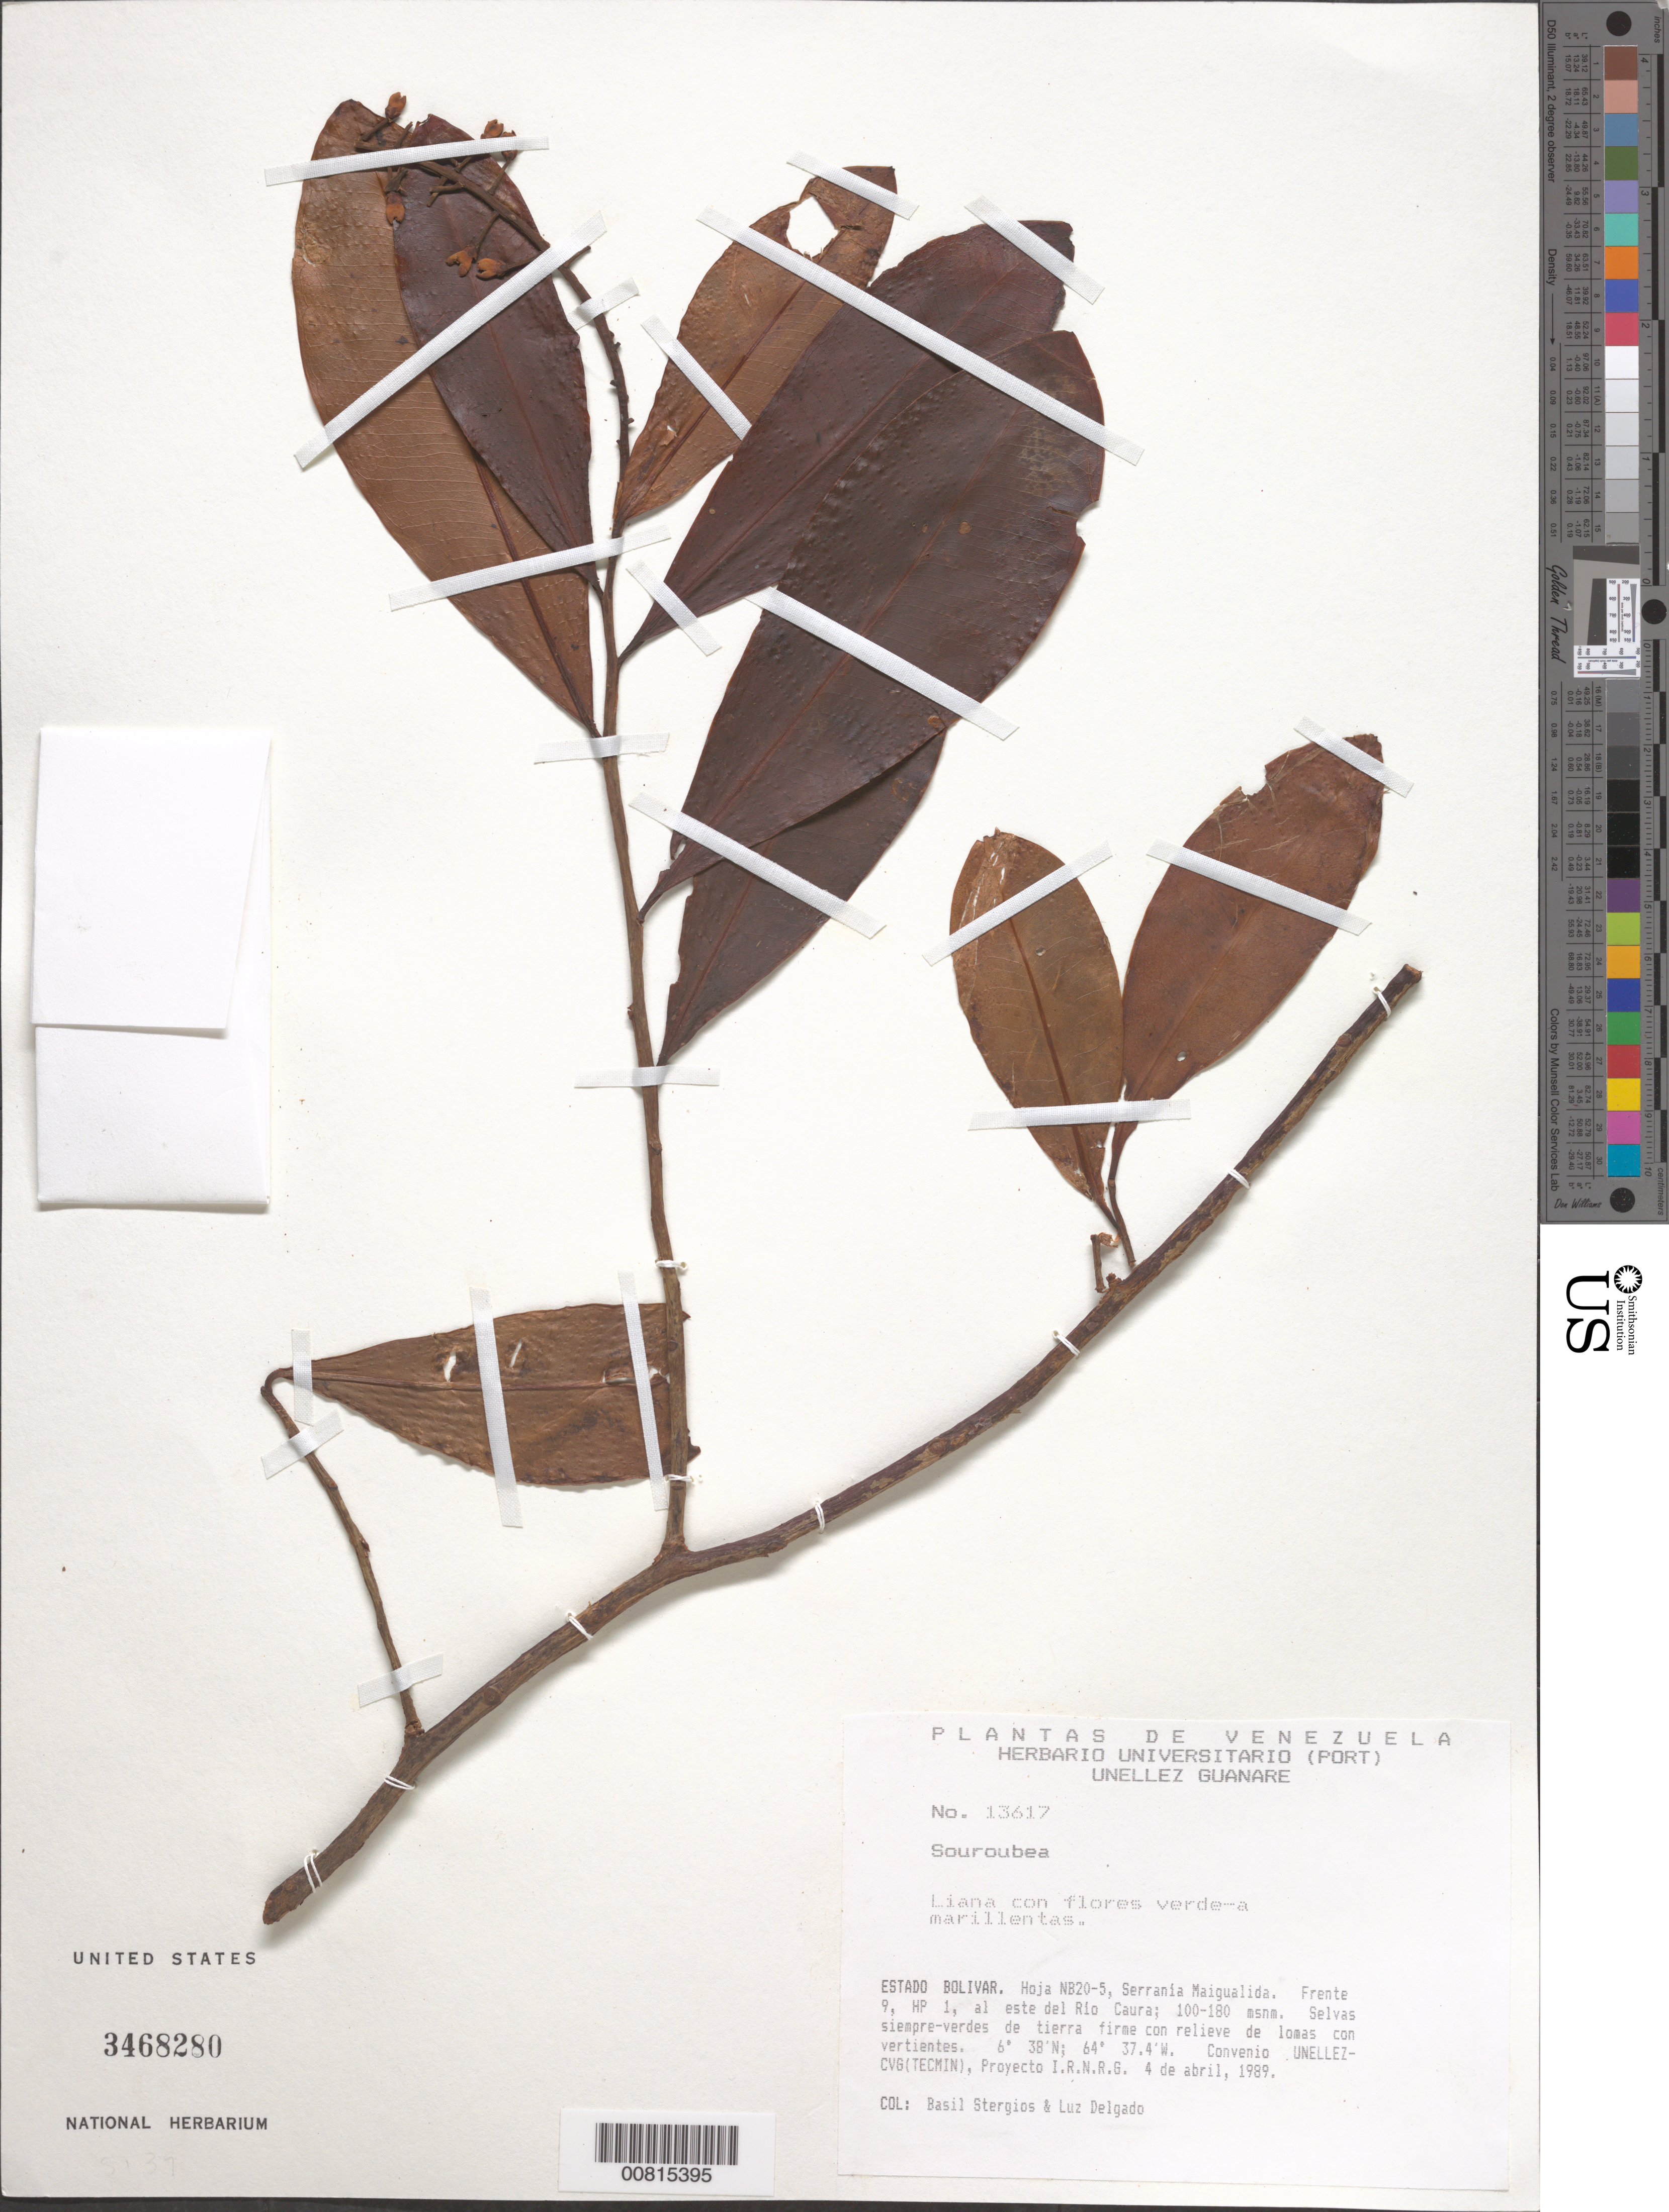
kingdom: Plantae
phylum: Tracheophyta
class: Magnoliopsida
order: Ericales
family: Marcgraviaceae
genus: Souroubea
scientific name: Souroubea sp.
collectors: B. G. Stergios & L. Delgado V.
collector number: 13617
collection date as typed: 4-Apr-89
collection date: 1989-04-04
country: Venezuela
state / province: Bolívar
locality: Serrania Maigualida, E del río Caura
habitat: Selvas siempre verdes de tierra firme con relieve de lomas con vertientes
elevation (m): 100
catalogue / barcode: US 3468280